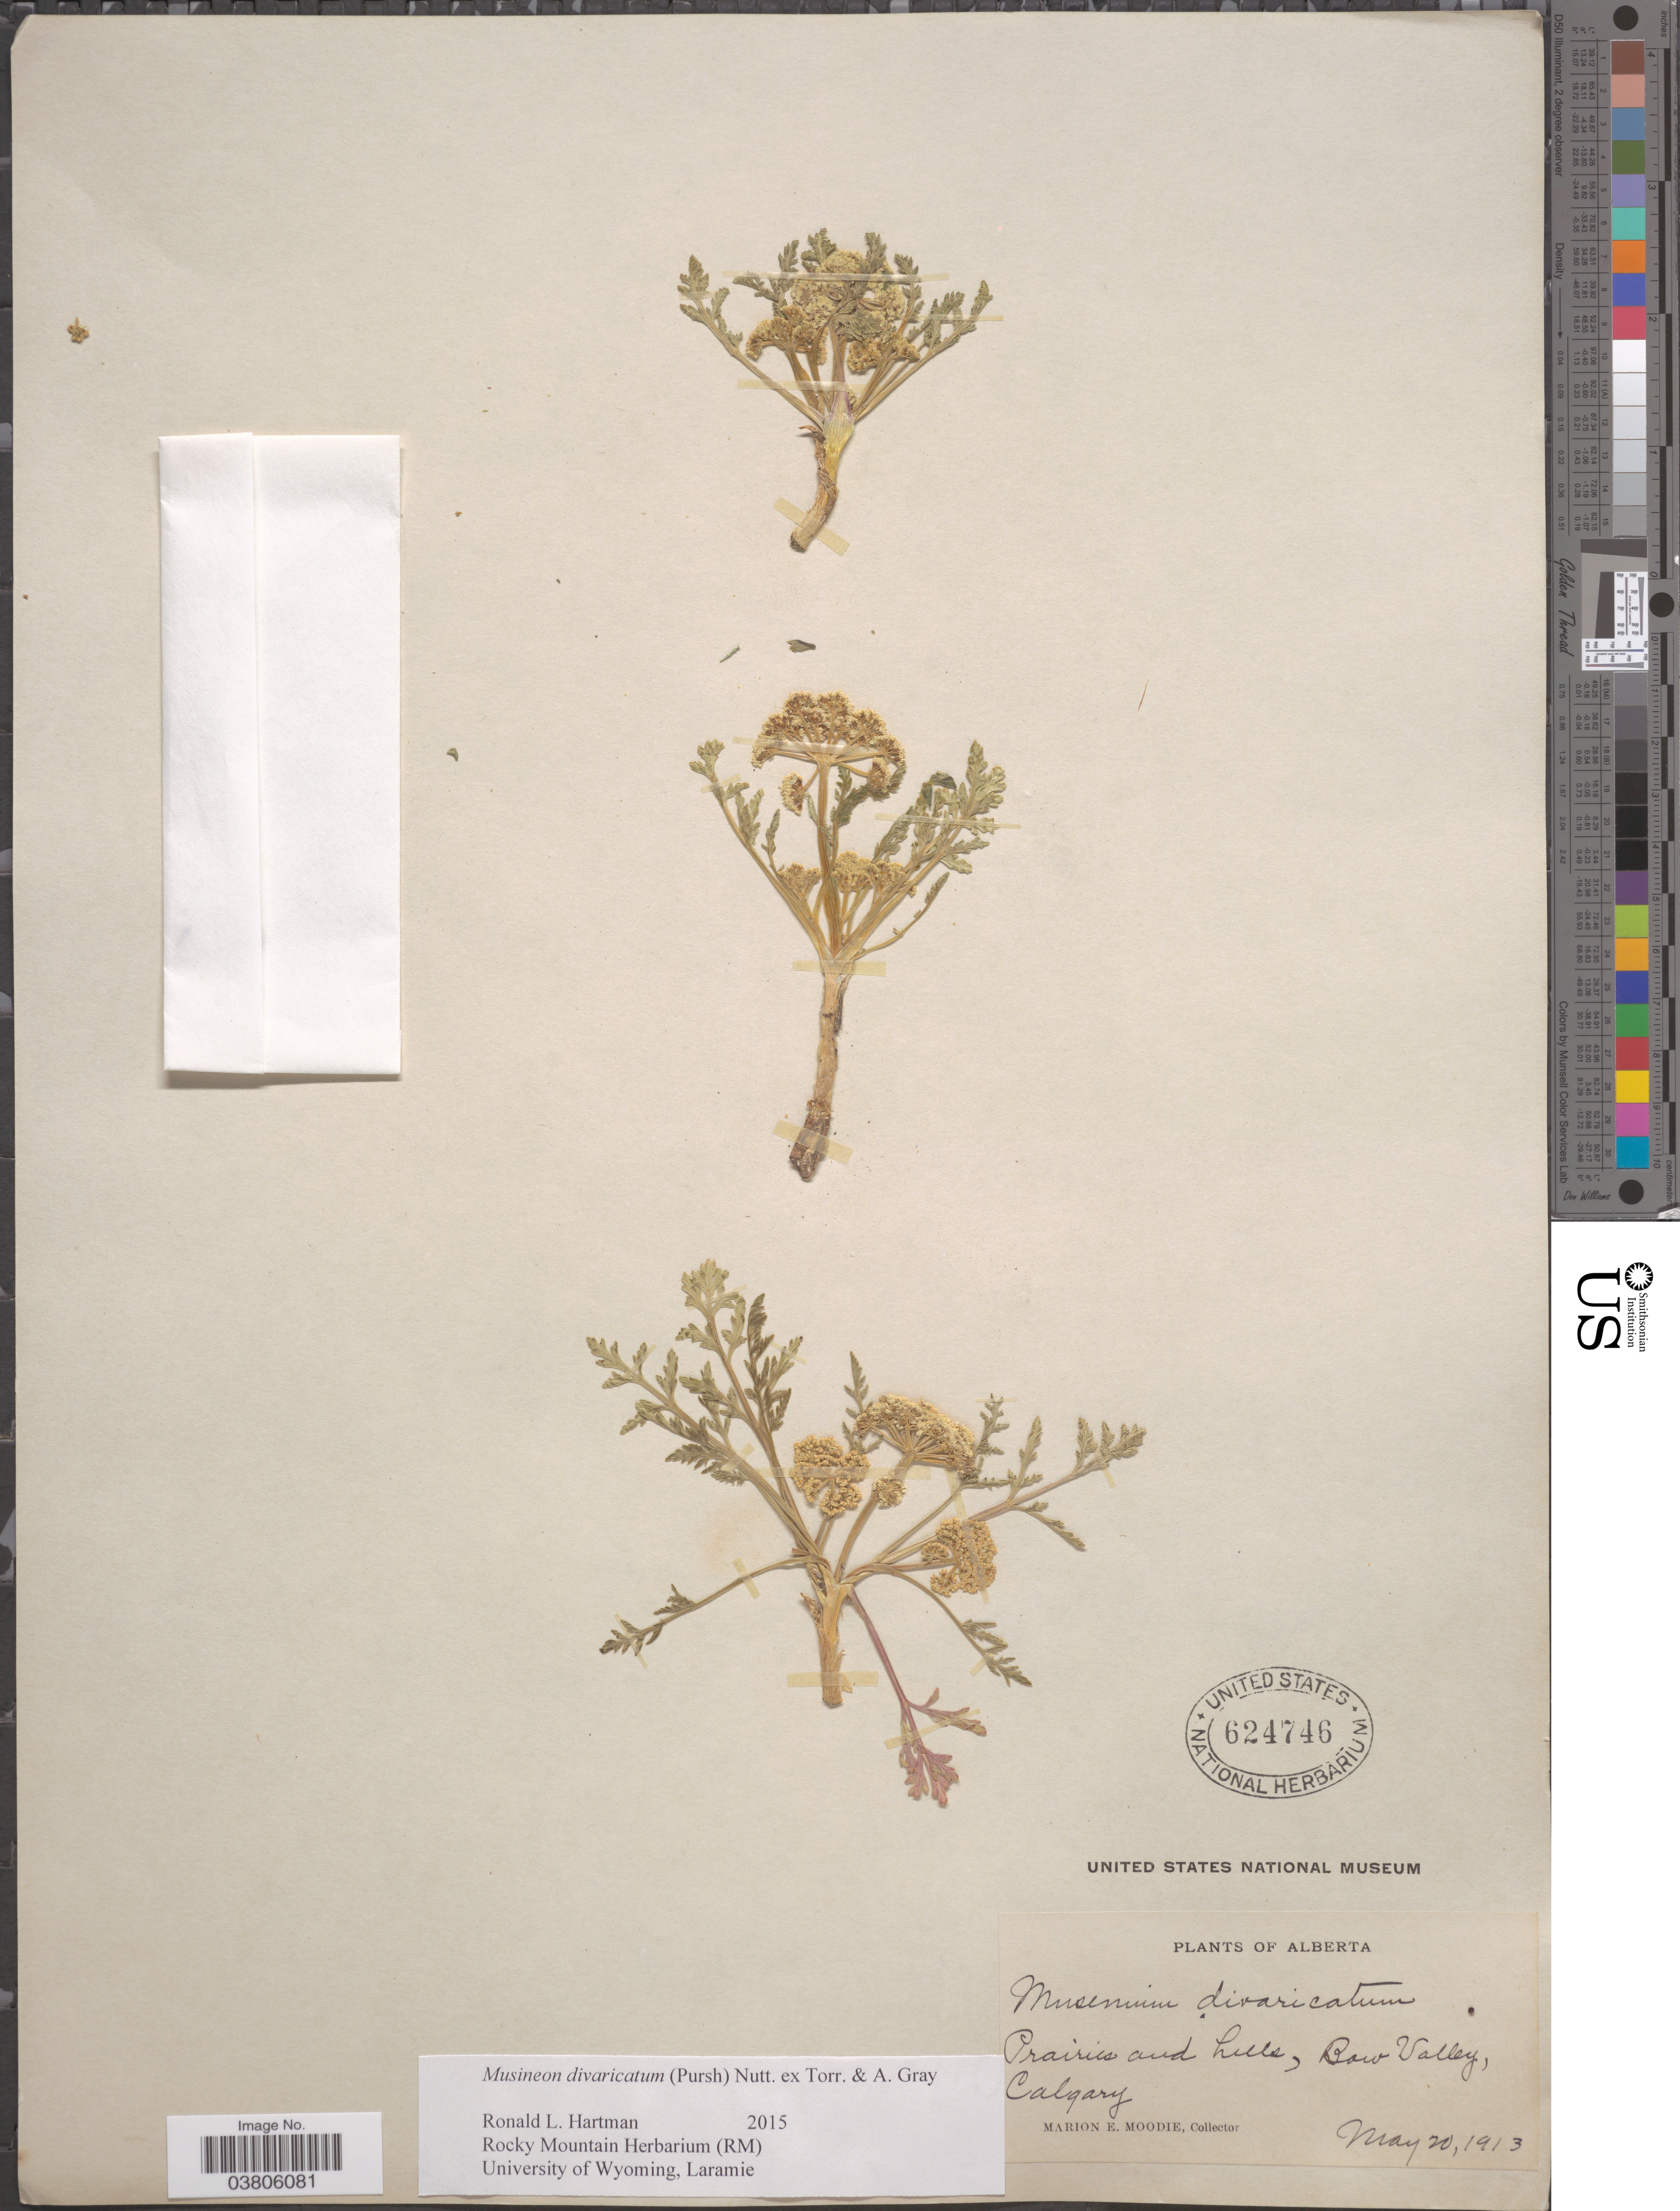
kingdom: Plantae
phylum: Tracheophyta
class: Magnoliopsida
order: Apiales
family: Apiaceae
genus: Musineon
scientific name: Musineon divaricatum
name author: (Pursh) Nutt.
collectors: M. E. Moodie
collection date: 1913-05-20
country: Canada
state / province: Alberta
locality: Prairies and hills, Bow Valley, Calgary.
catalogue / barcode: US 624746